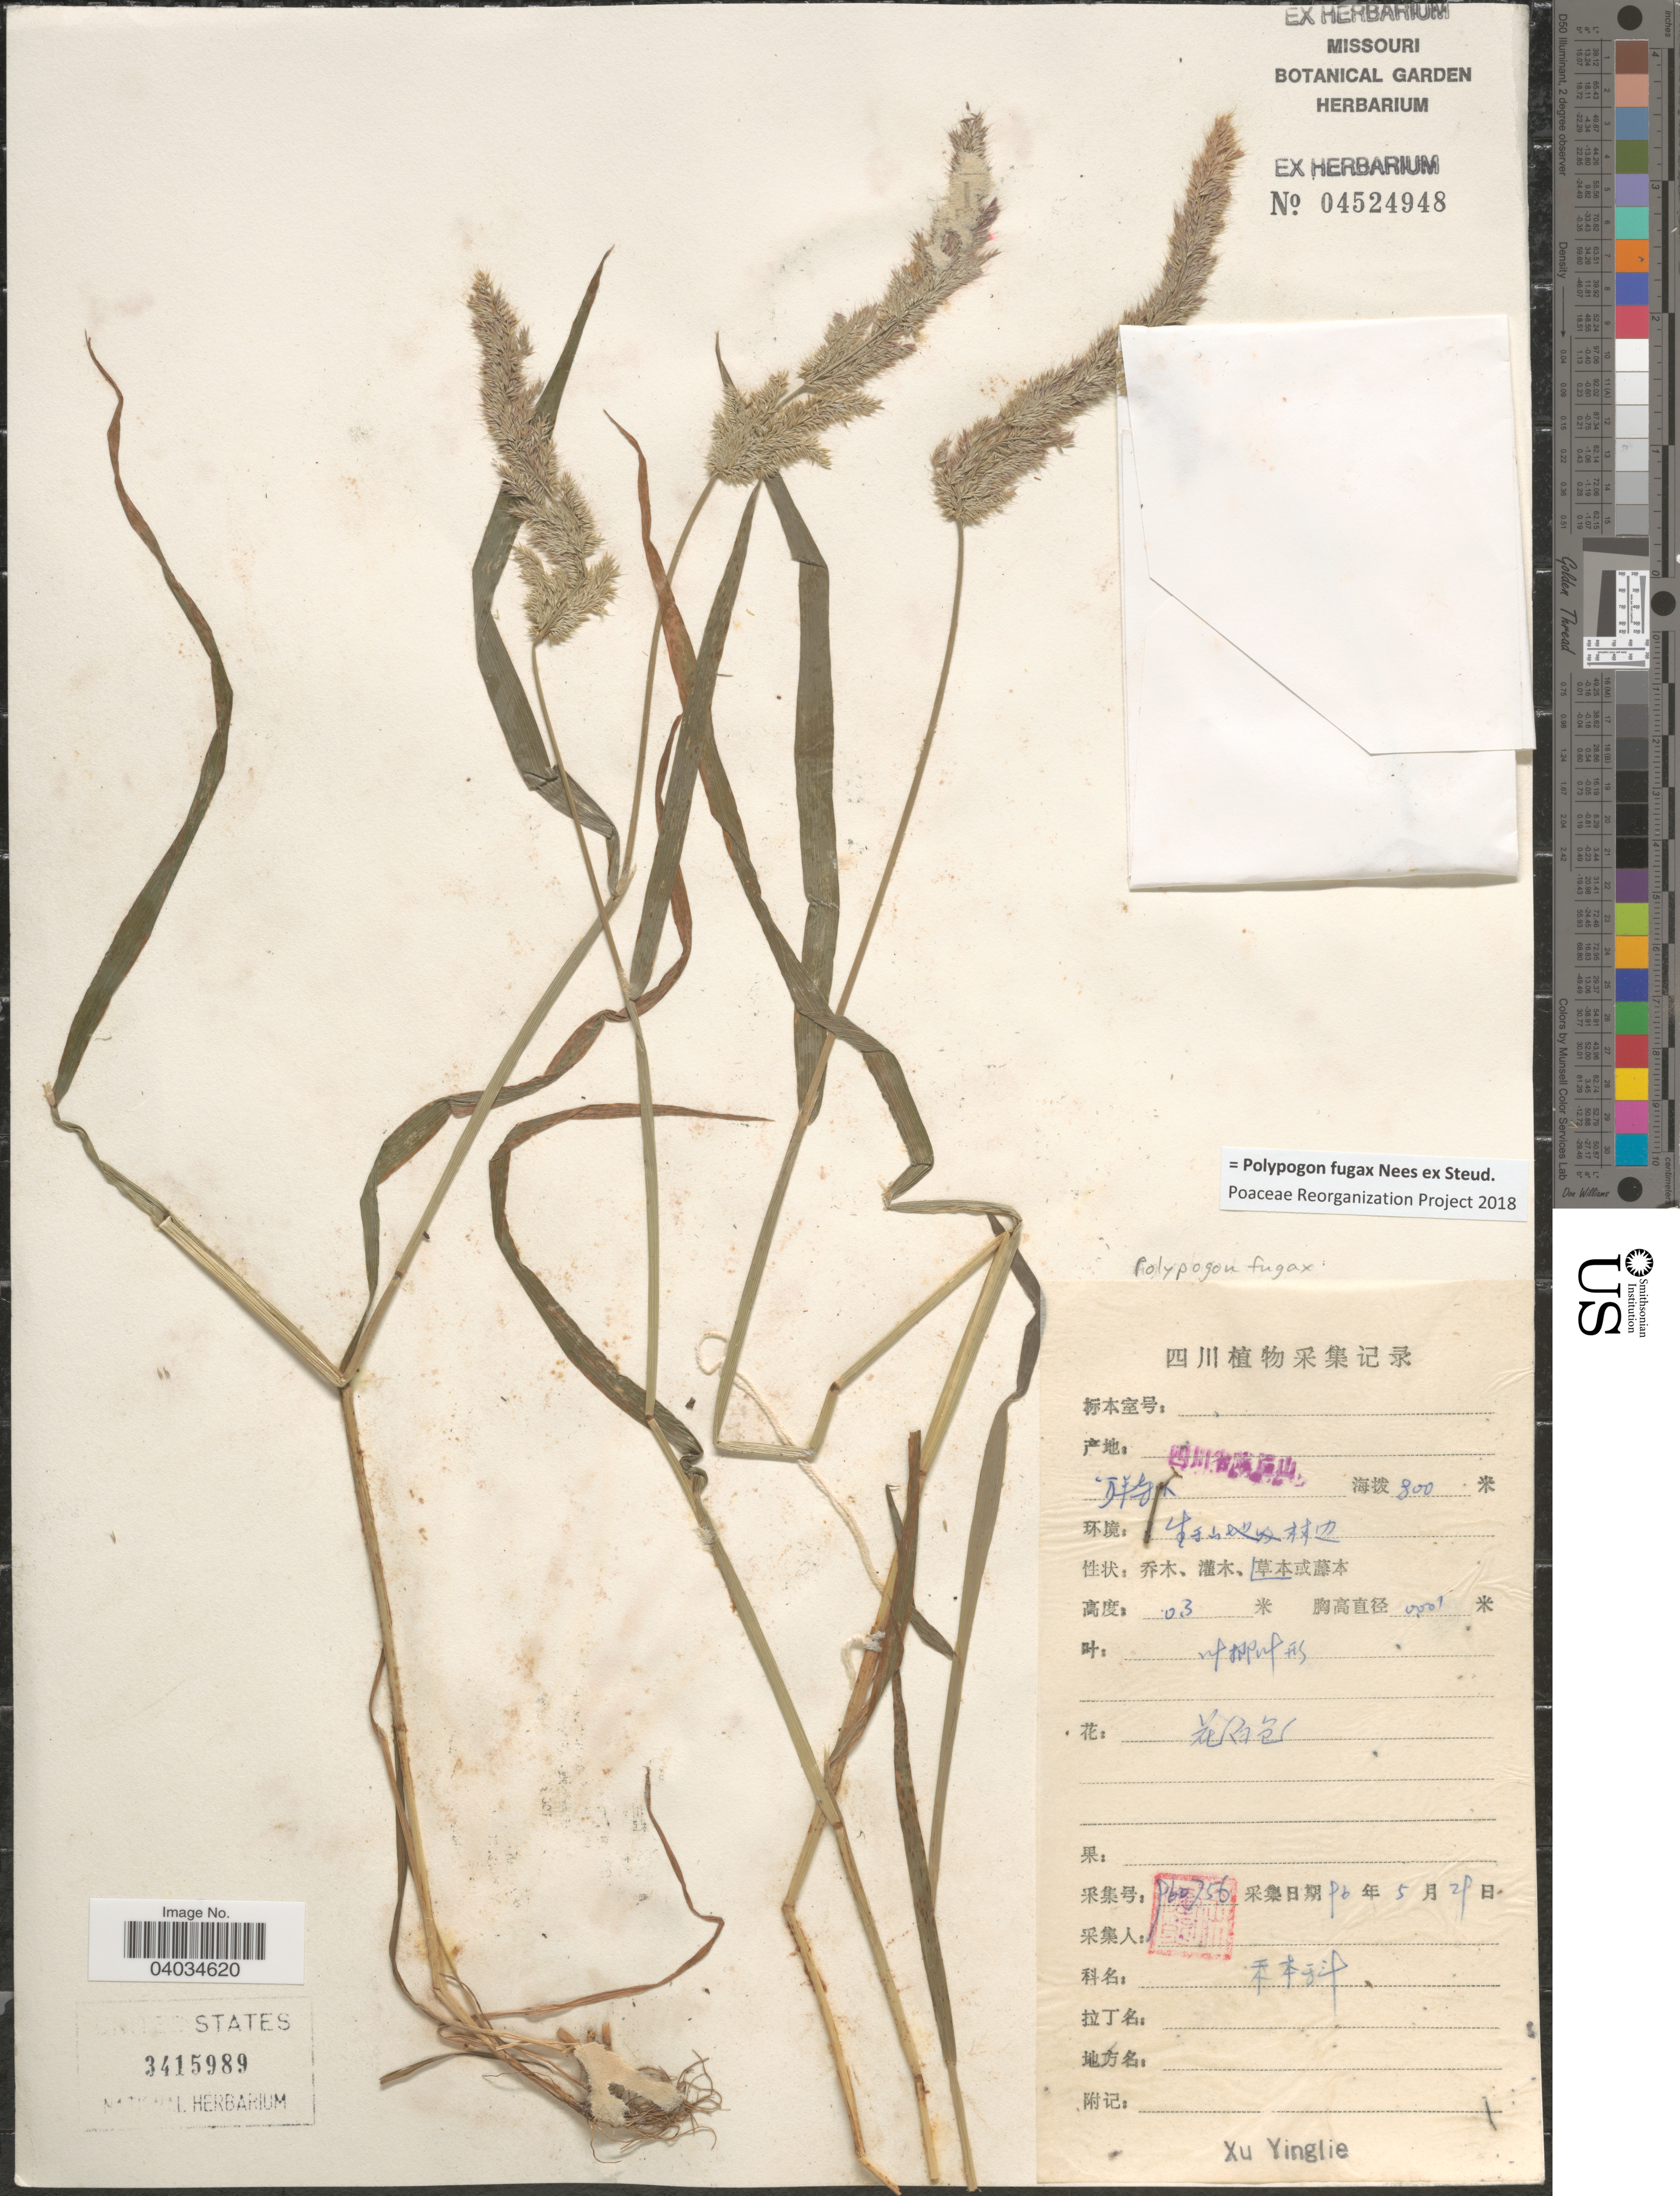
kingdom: Plantae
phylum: Tracheophyta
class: Liliopsida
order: Poales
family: Poaceae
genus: Polypogon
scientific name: Polypogon fugax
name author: Nees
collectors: X. Yinglie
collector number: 300?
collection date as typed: Transcribed d/m/y: 29/5/76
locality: X.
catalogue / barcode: US 3415989